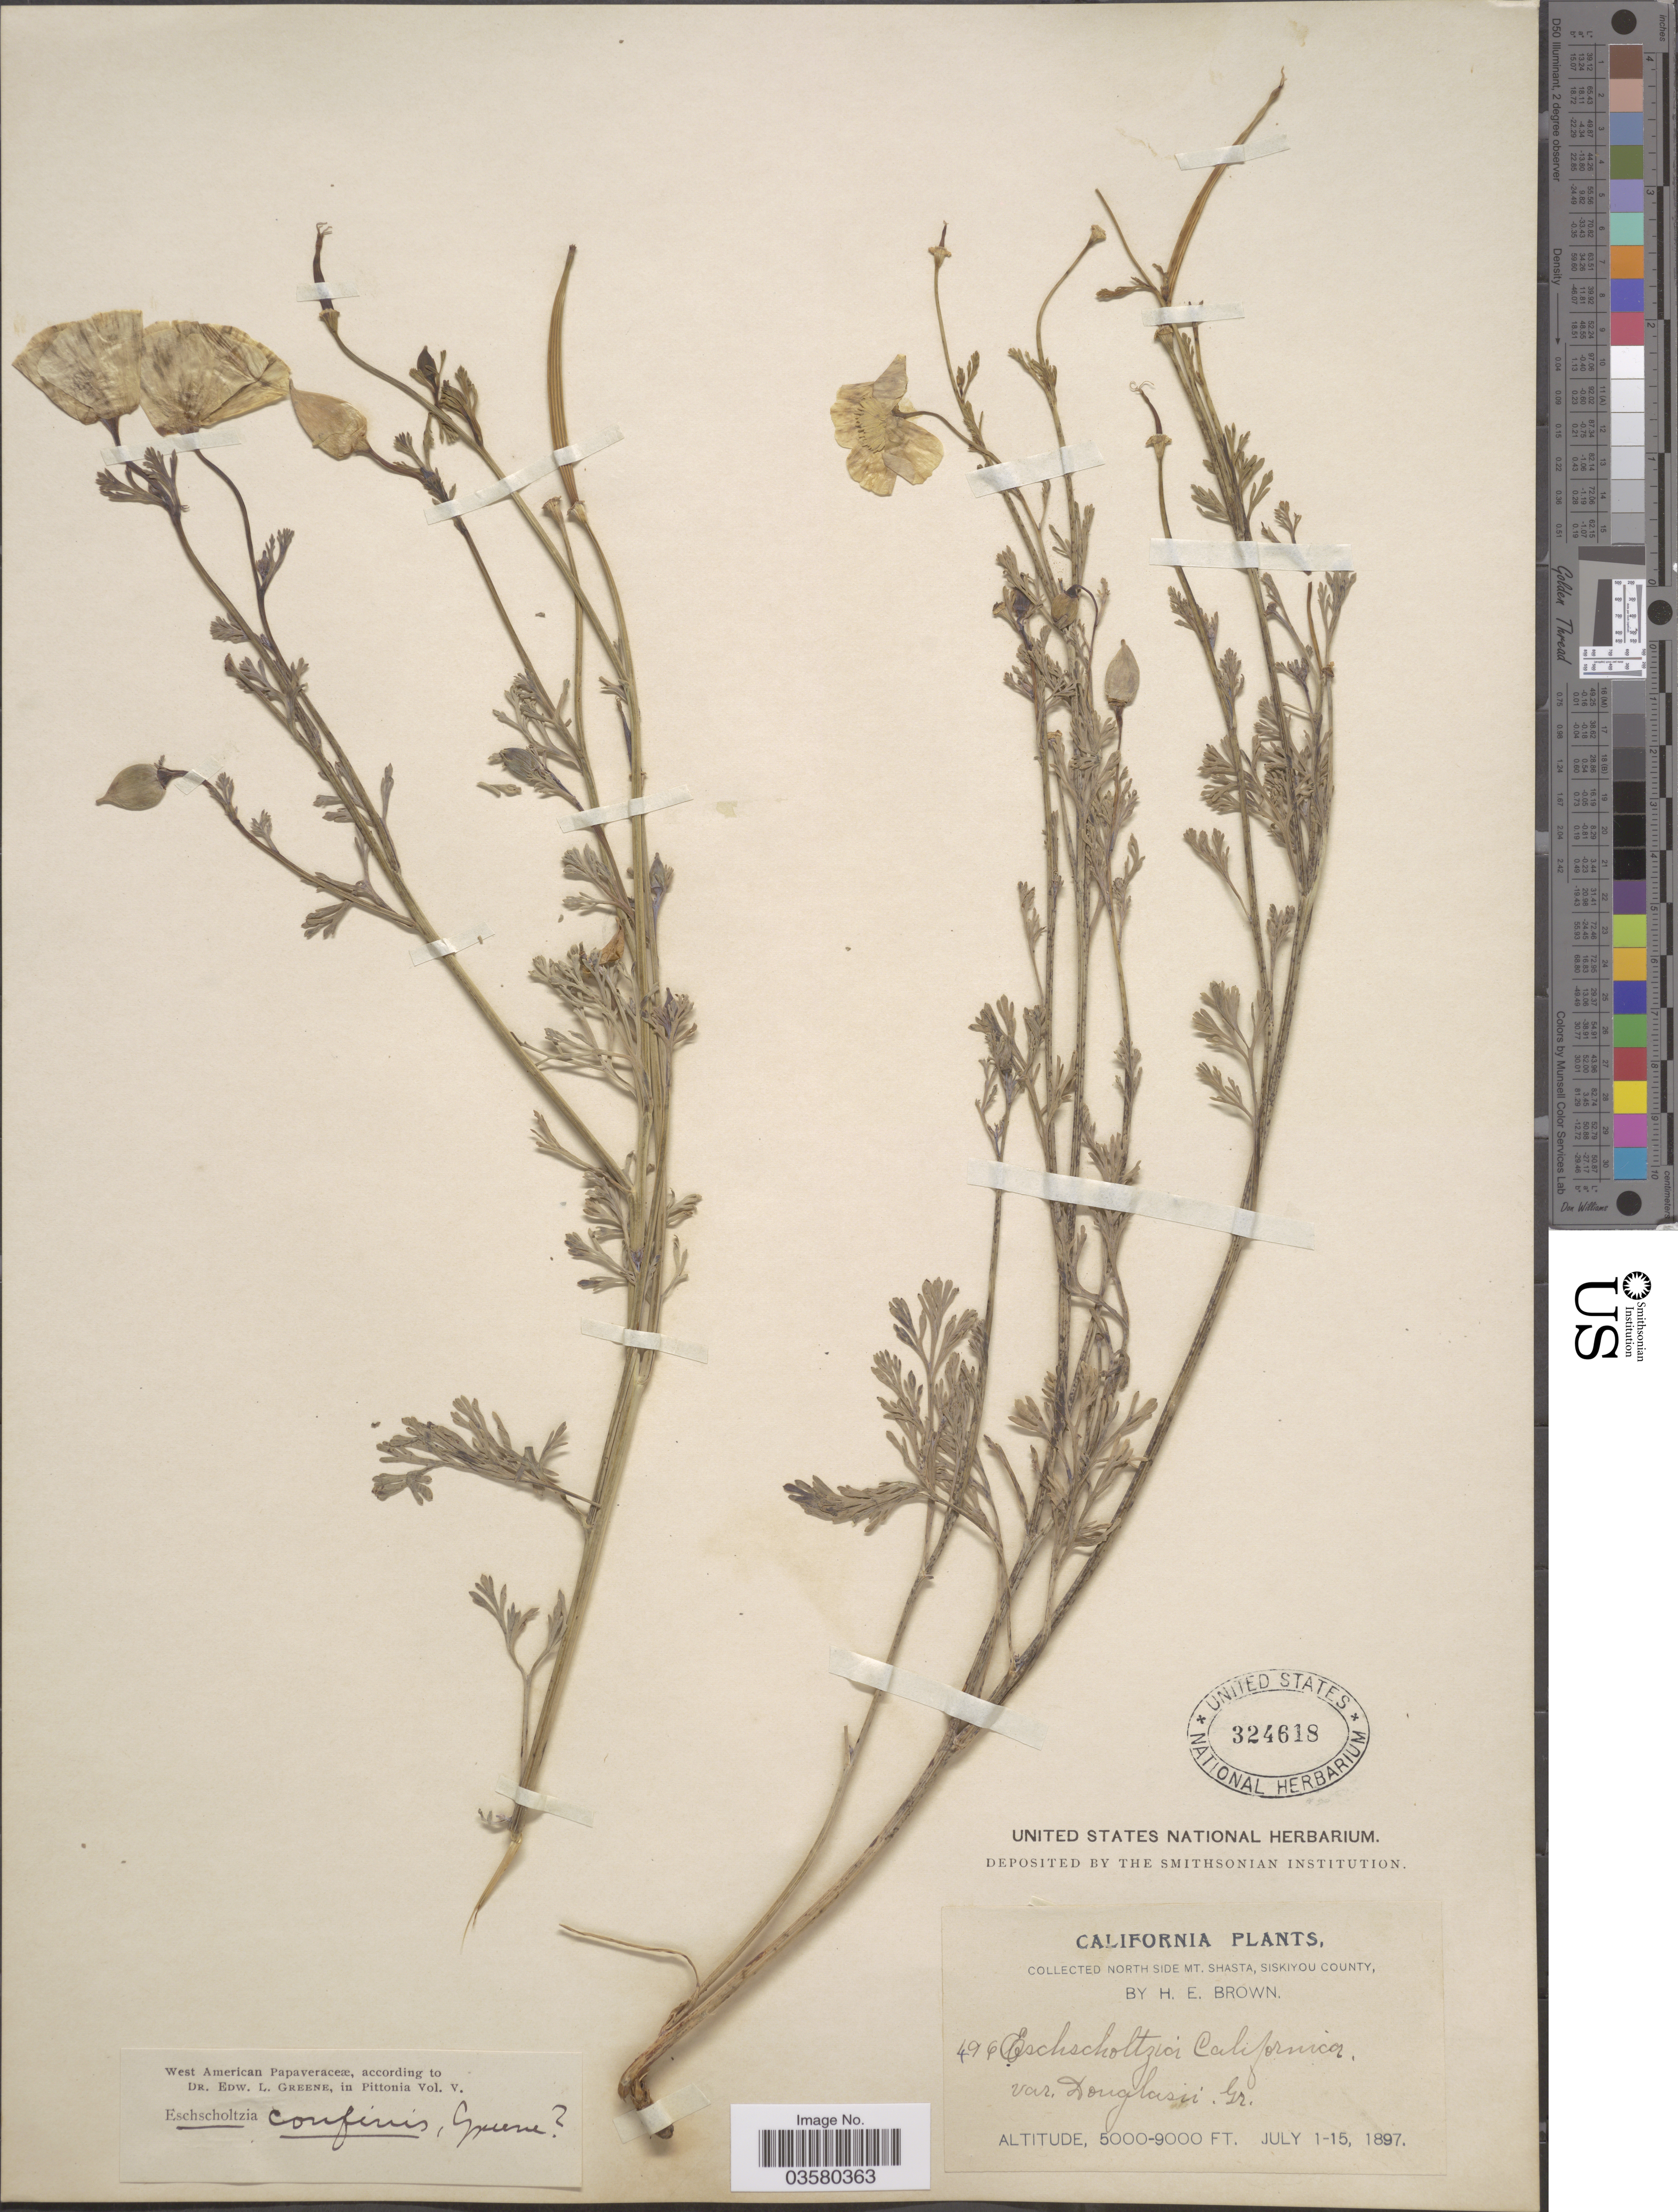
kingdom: Plantae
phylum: Tracheophyta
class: Magnoliopsida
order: Ranunculales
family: Papaveraceae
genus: Eschscholzia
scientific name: Eschscholzia confinis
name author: Greene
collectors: H. E. Brown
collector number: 496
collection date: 1897-07-01/1897-07-15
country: United States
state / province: California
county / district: Siskiyou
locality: North side Mt. Shasta, Siskiyou County.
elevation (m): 1524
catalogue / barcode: US 324618